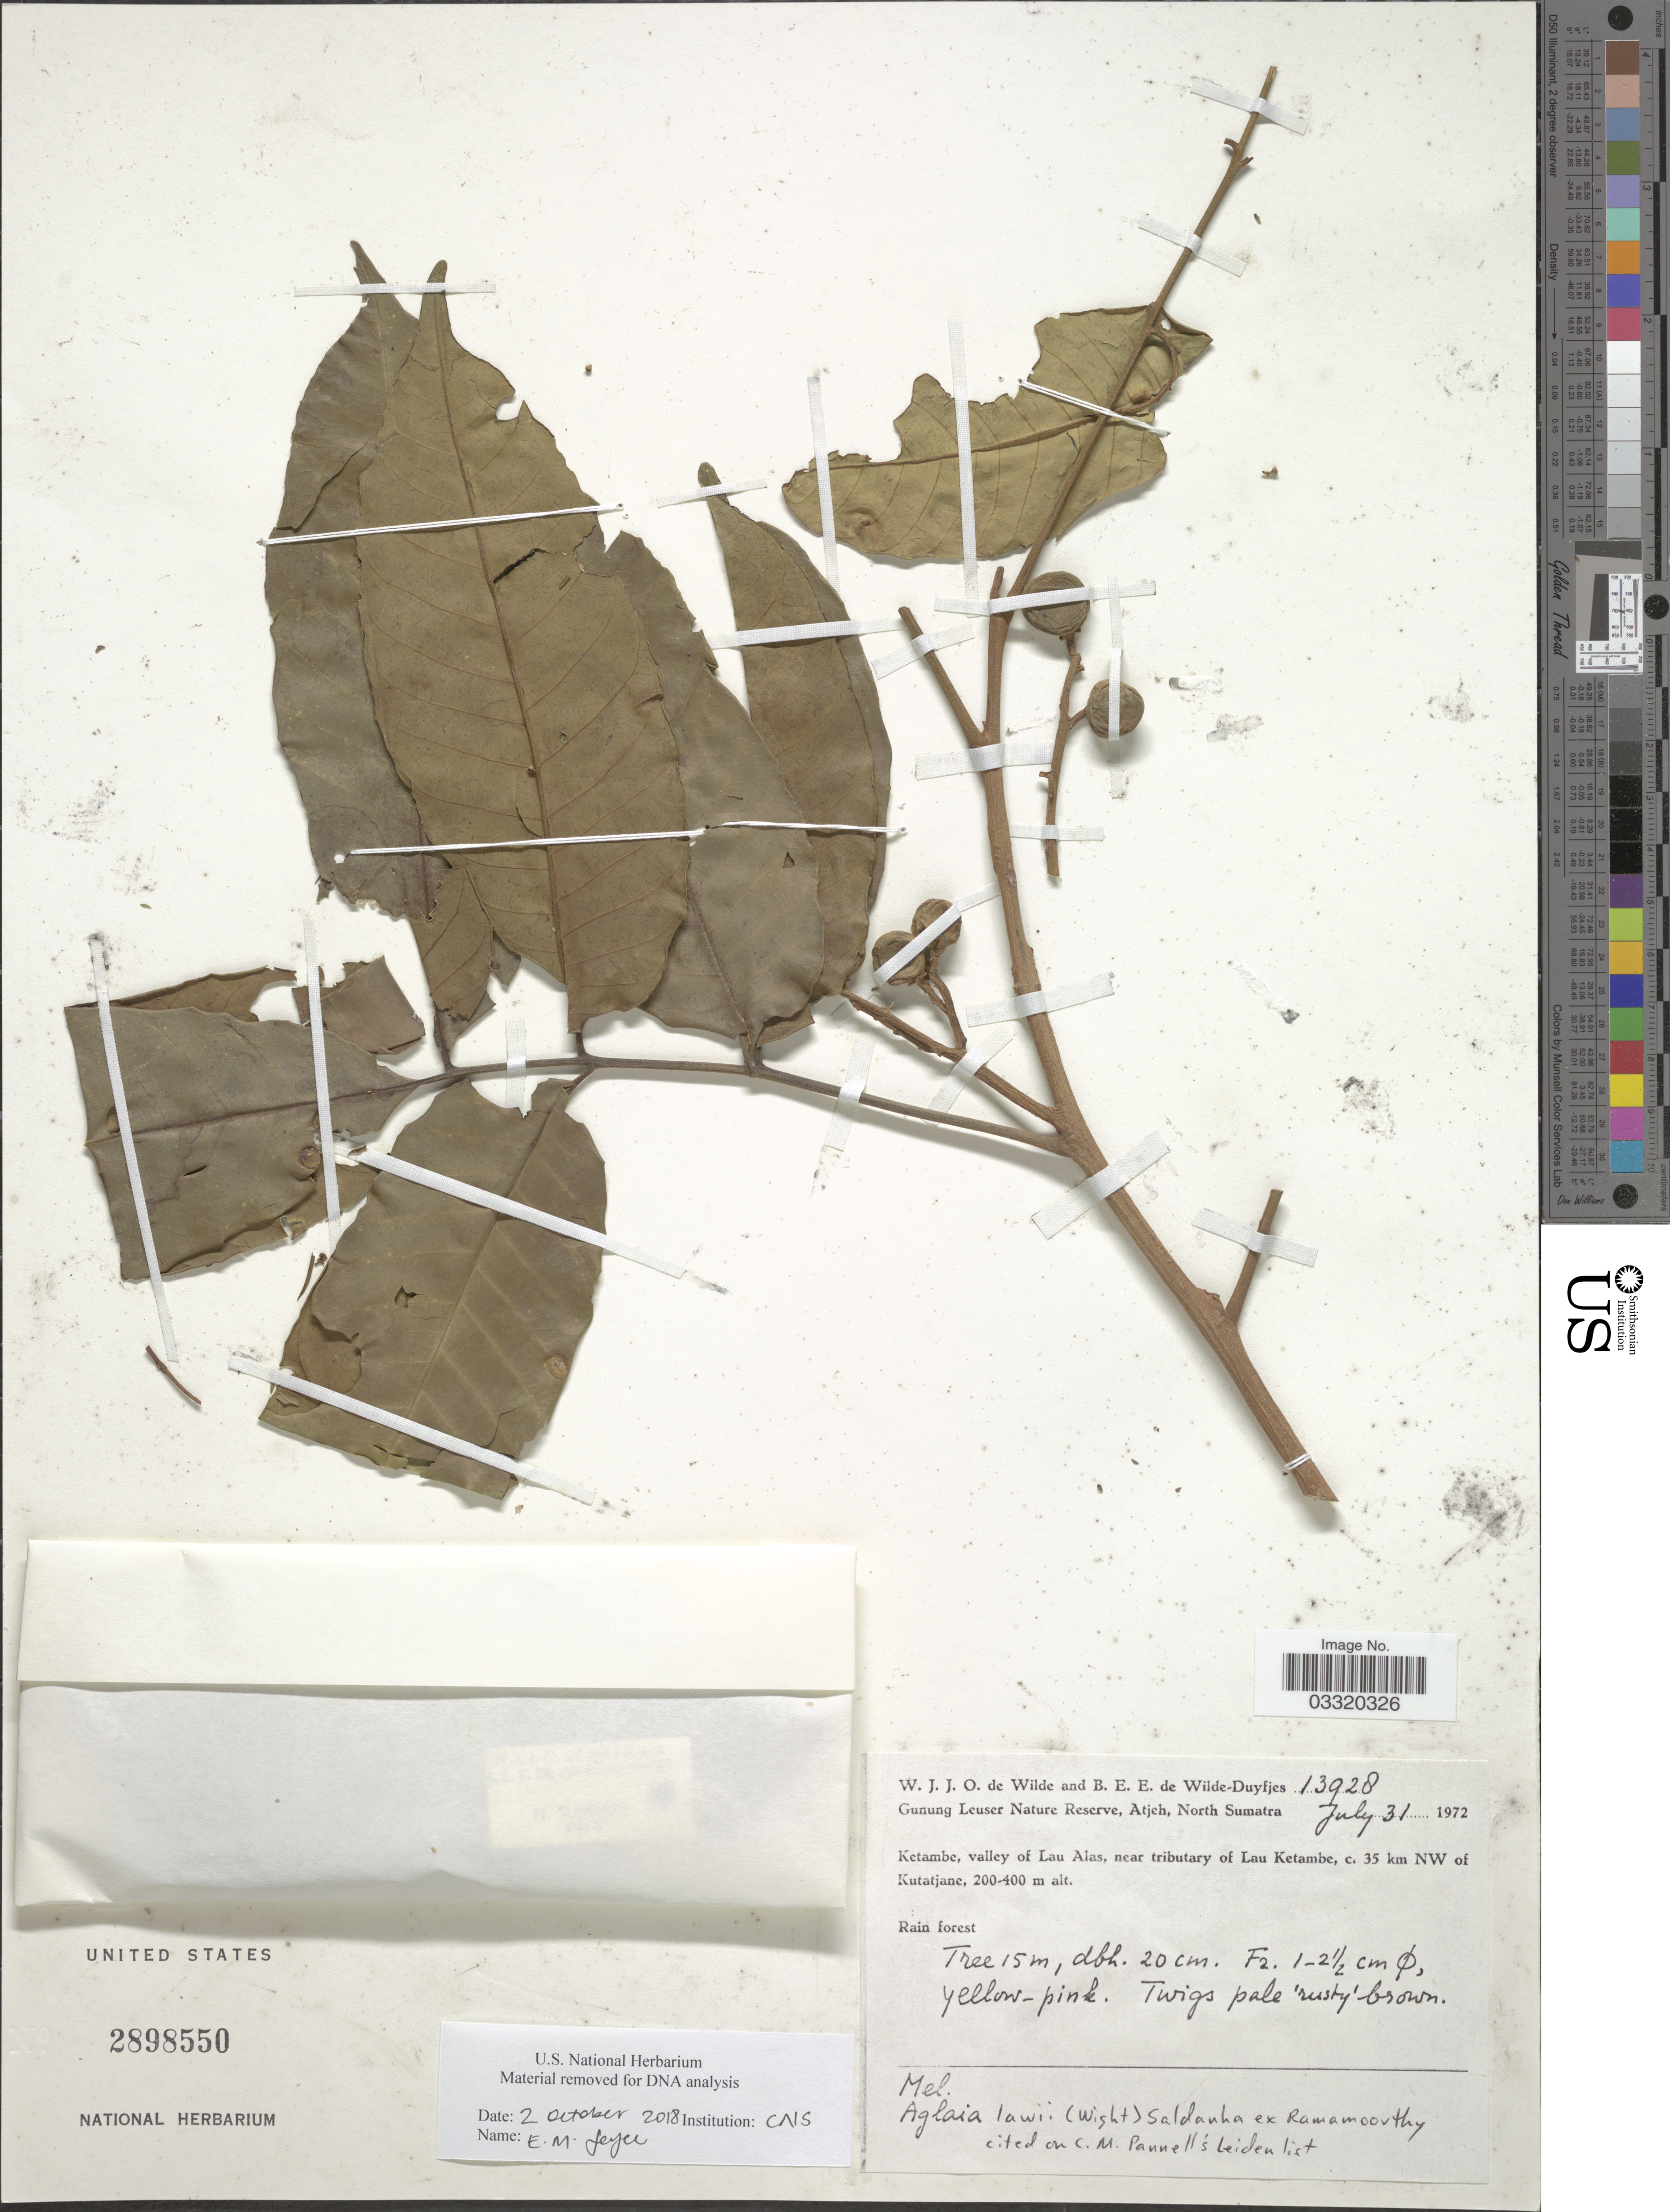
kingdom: Plantae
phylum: Tracheophyta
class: Magnoliopsida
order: Sapindales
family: Meliaceae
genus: Aglaia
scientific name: Aglaia lawii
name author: (Wight) C.J. Saldanha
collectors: W. J. de Wilde & B. E. de Wilde-Duyfjes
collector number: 13928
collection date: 1972-07-31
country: Indonesia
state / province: Sumatra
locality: Gunung Leuser Nature Reserve, Atjeh, North Sumatra. Ketambe, valley of Lau Alas, near tributary of Lau Ketambe, c. 35 km NW of Kutatjane.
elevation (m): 200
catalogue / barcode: US 2898550